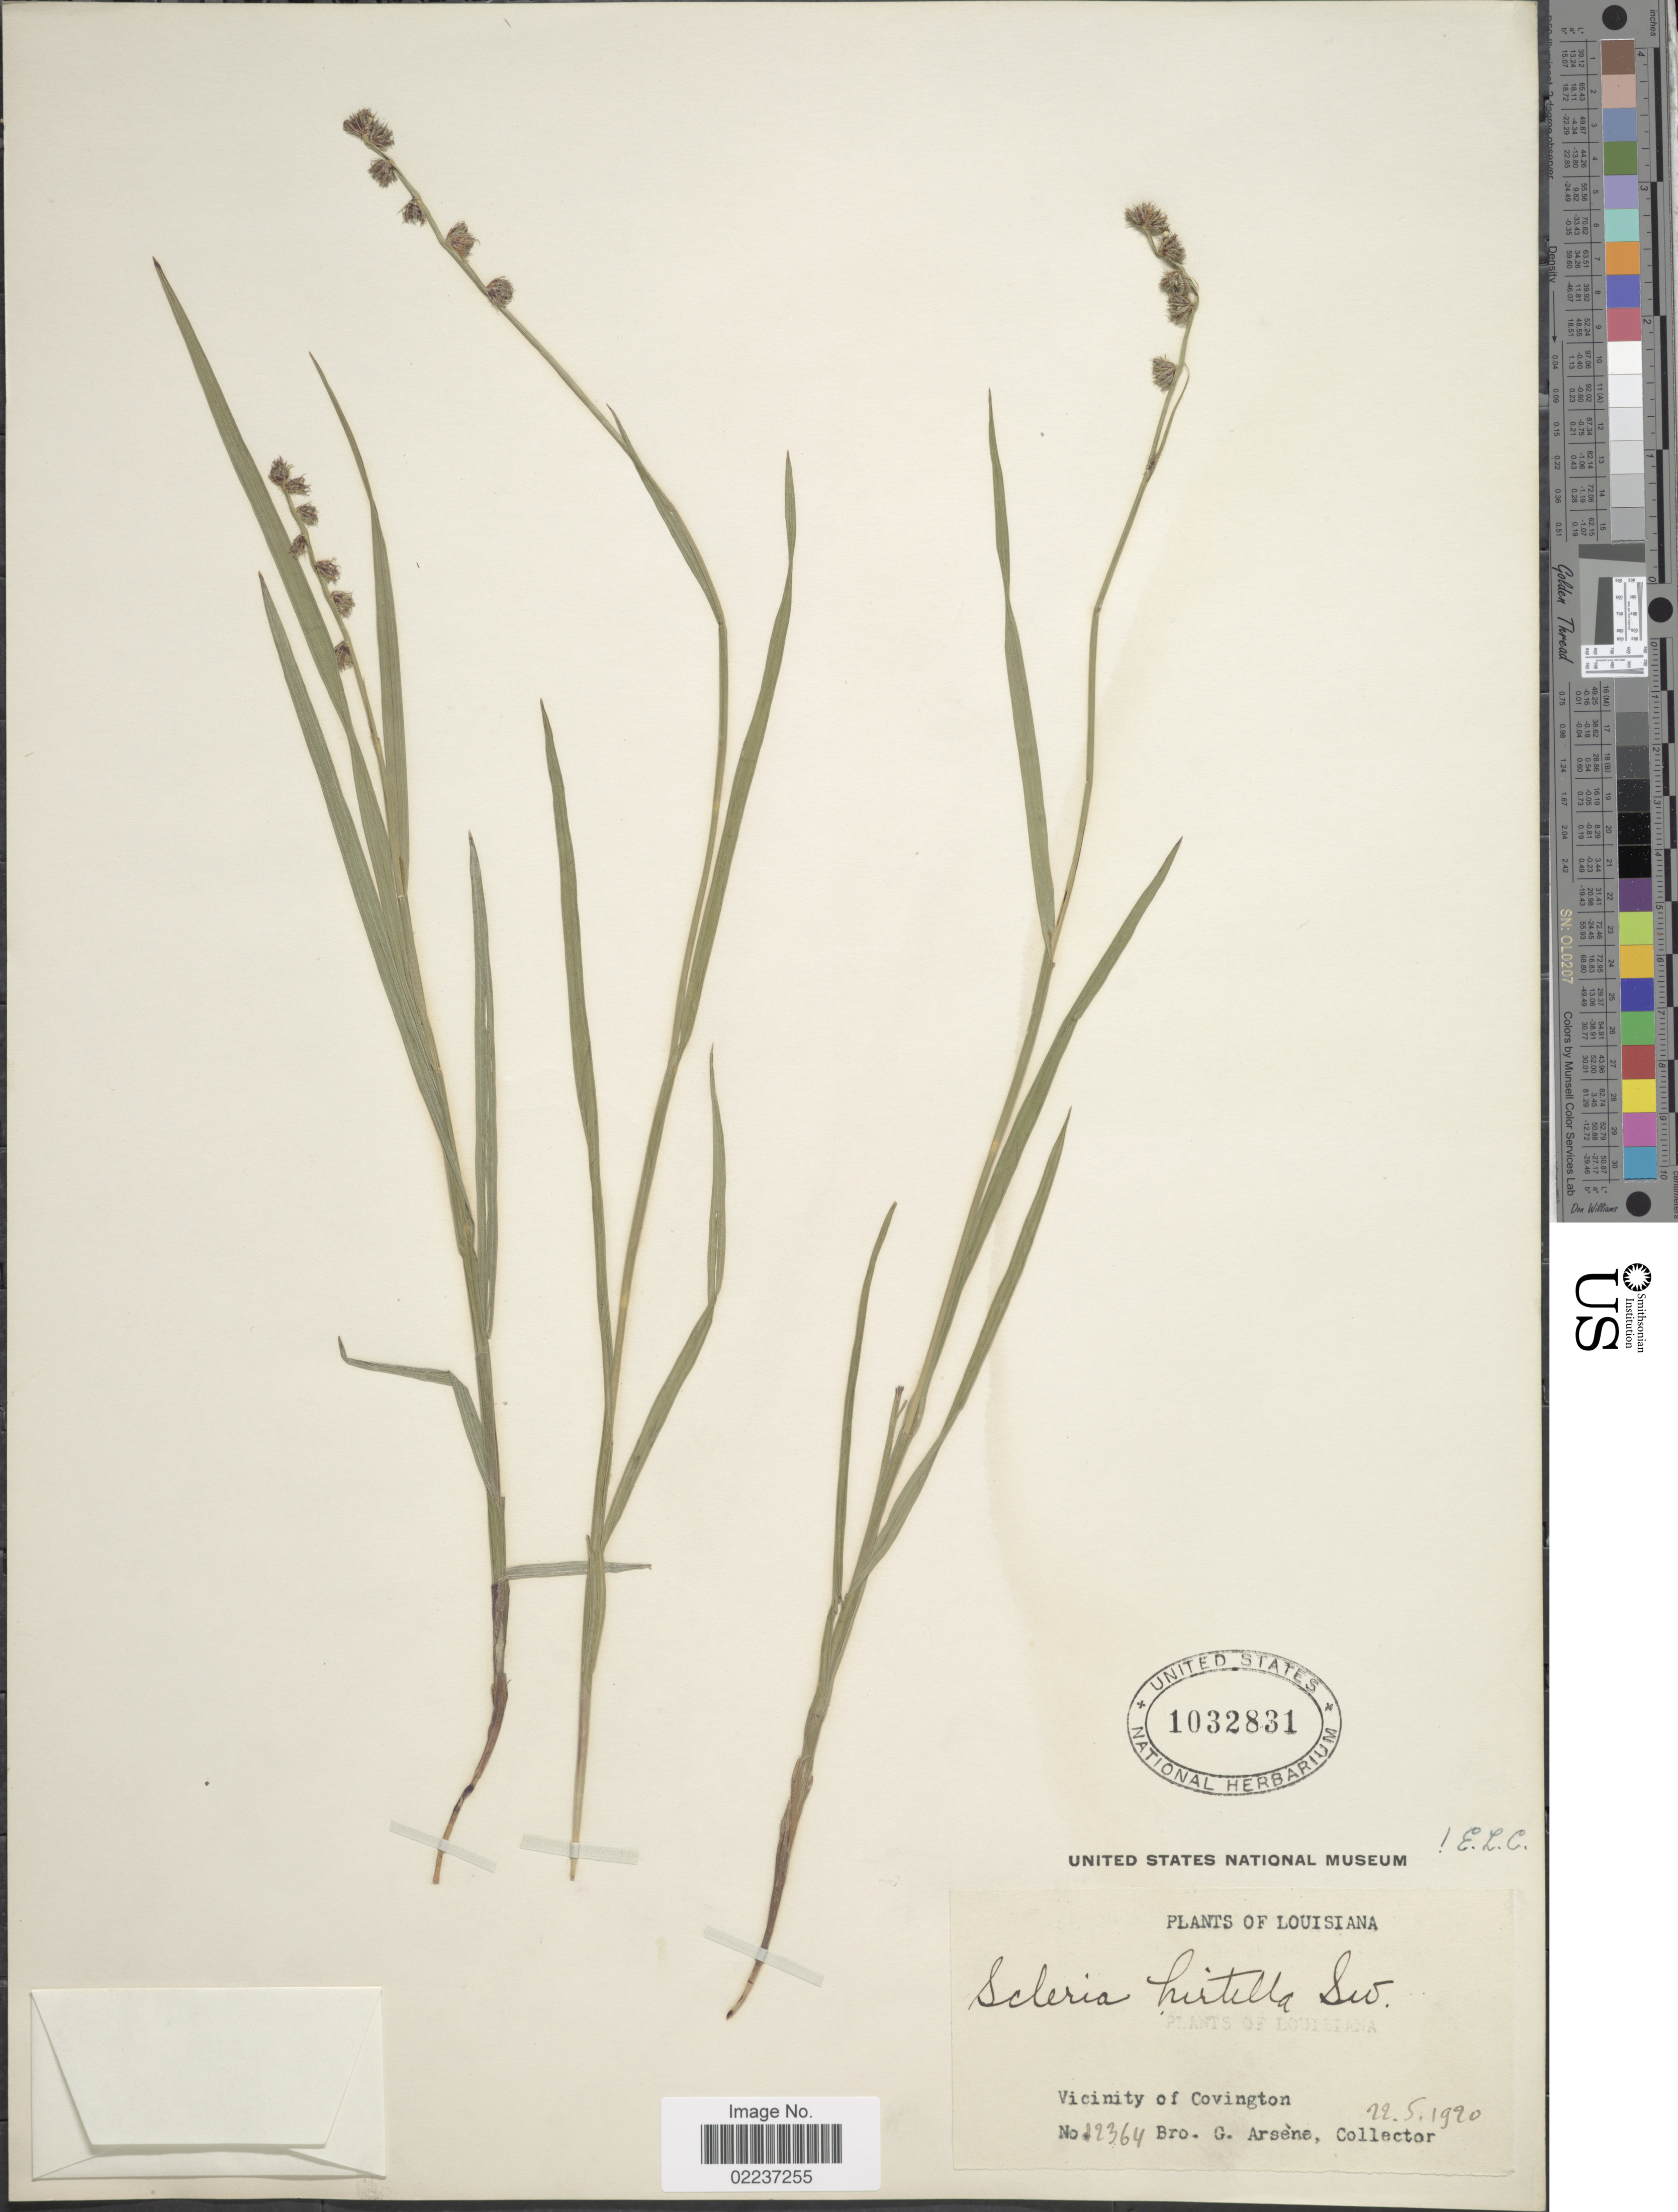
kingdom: Plantae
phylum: Tracheophyta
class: Liliopsida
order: Poales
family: Cyperaceae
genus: Scleria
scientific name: Scleria hirtella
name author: Sw.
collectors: Bro. G. Arsène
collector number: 12364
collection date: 1920-05-22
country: United States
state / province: Louisiana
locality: Vicinity of Covington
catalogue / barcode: US 1032831